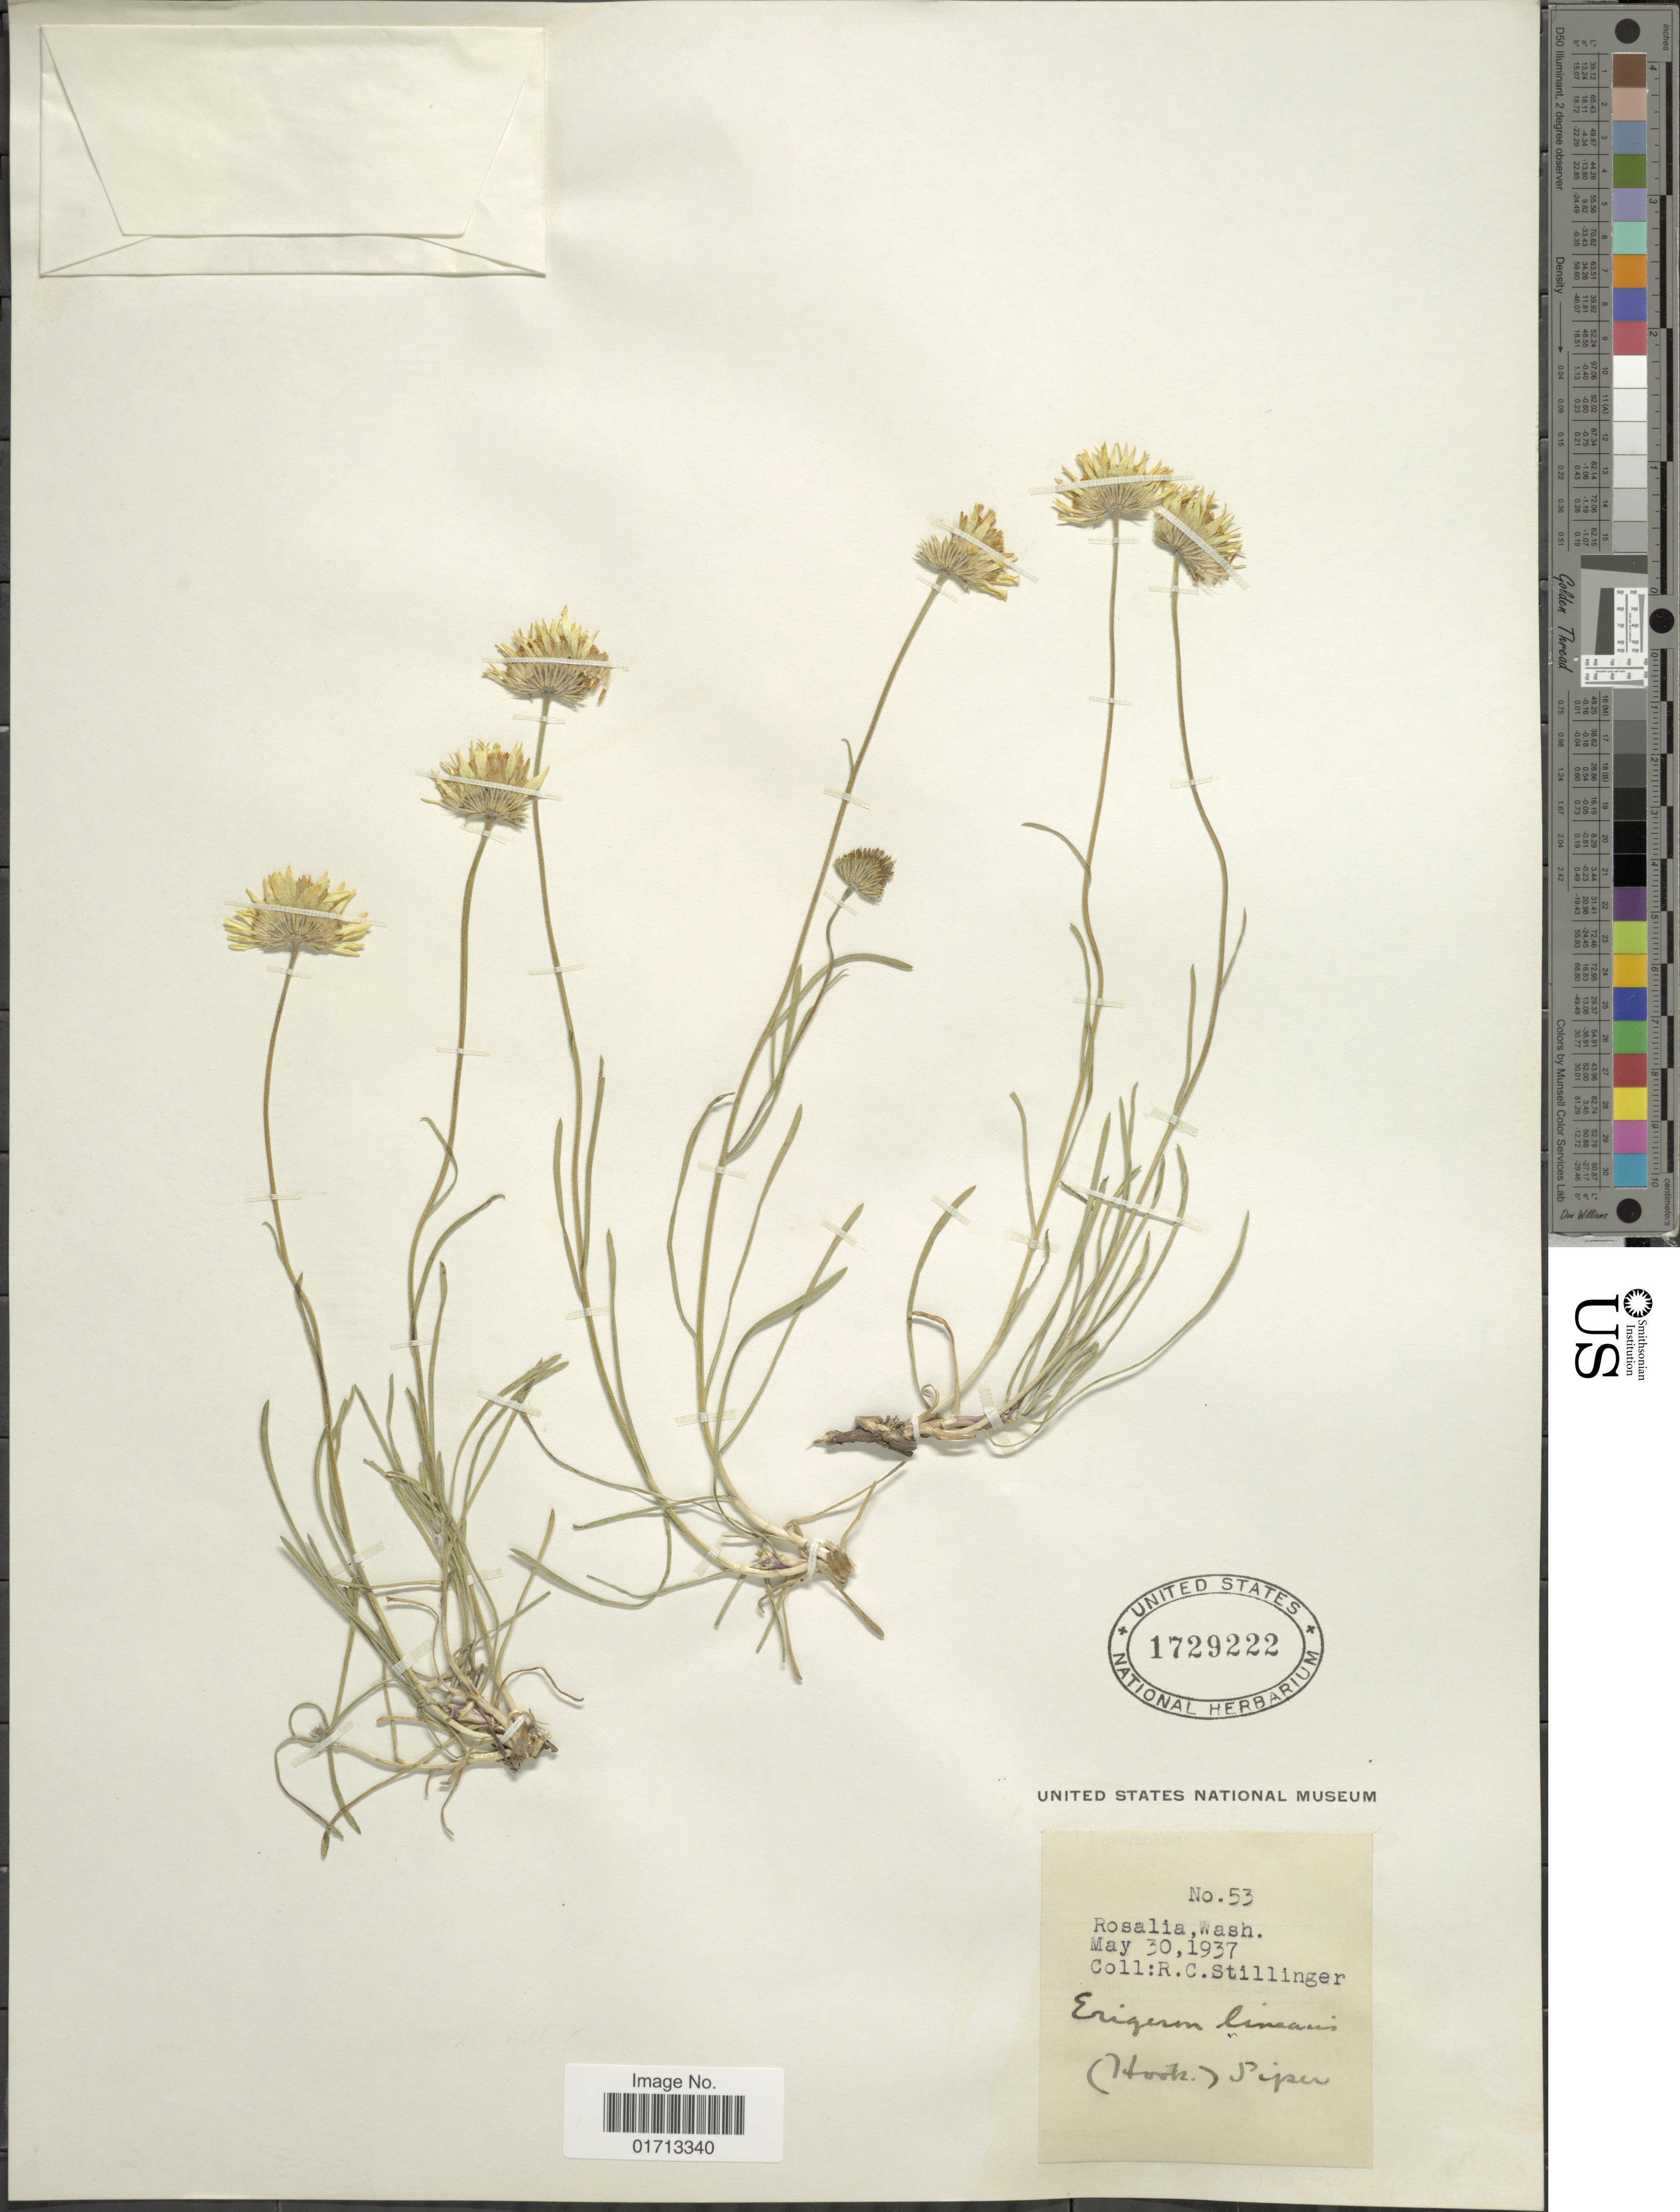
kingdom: Plantae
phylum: Tracheophyta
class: Magnoliopsida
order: Asterales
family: Asteraceae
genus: Erigeron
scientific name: Erigeron linearis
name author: (Hook.) Piper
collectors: C. Stillinger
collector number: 53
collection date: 1937-05-30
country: United States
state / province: Washington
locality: Rosalia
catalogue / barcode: US 1729222